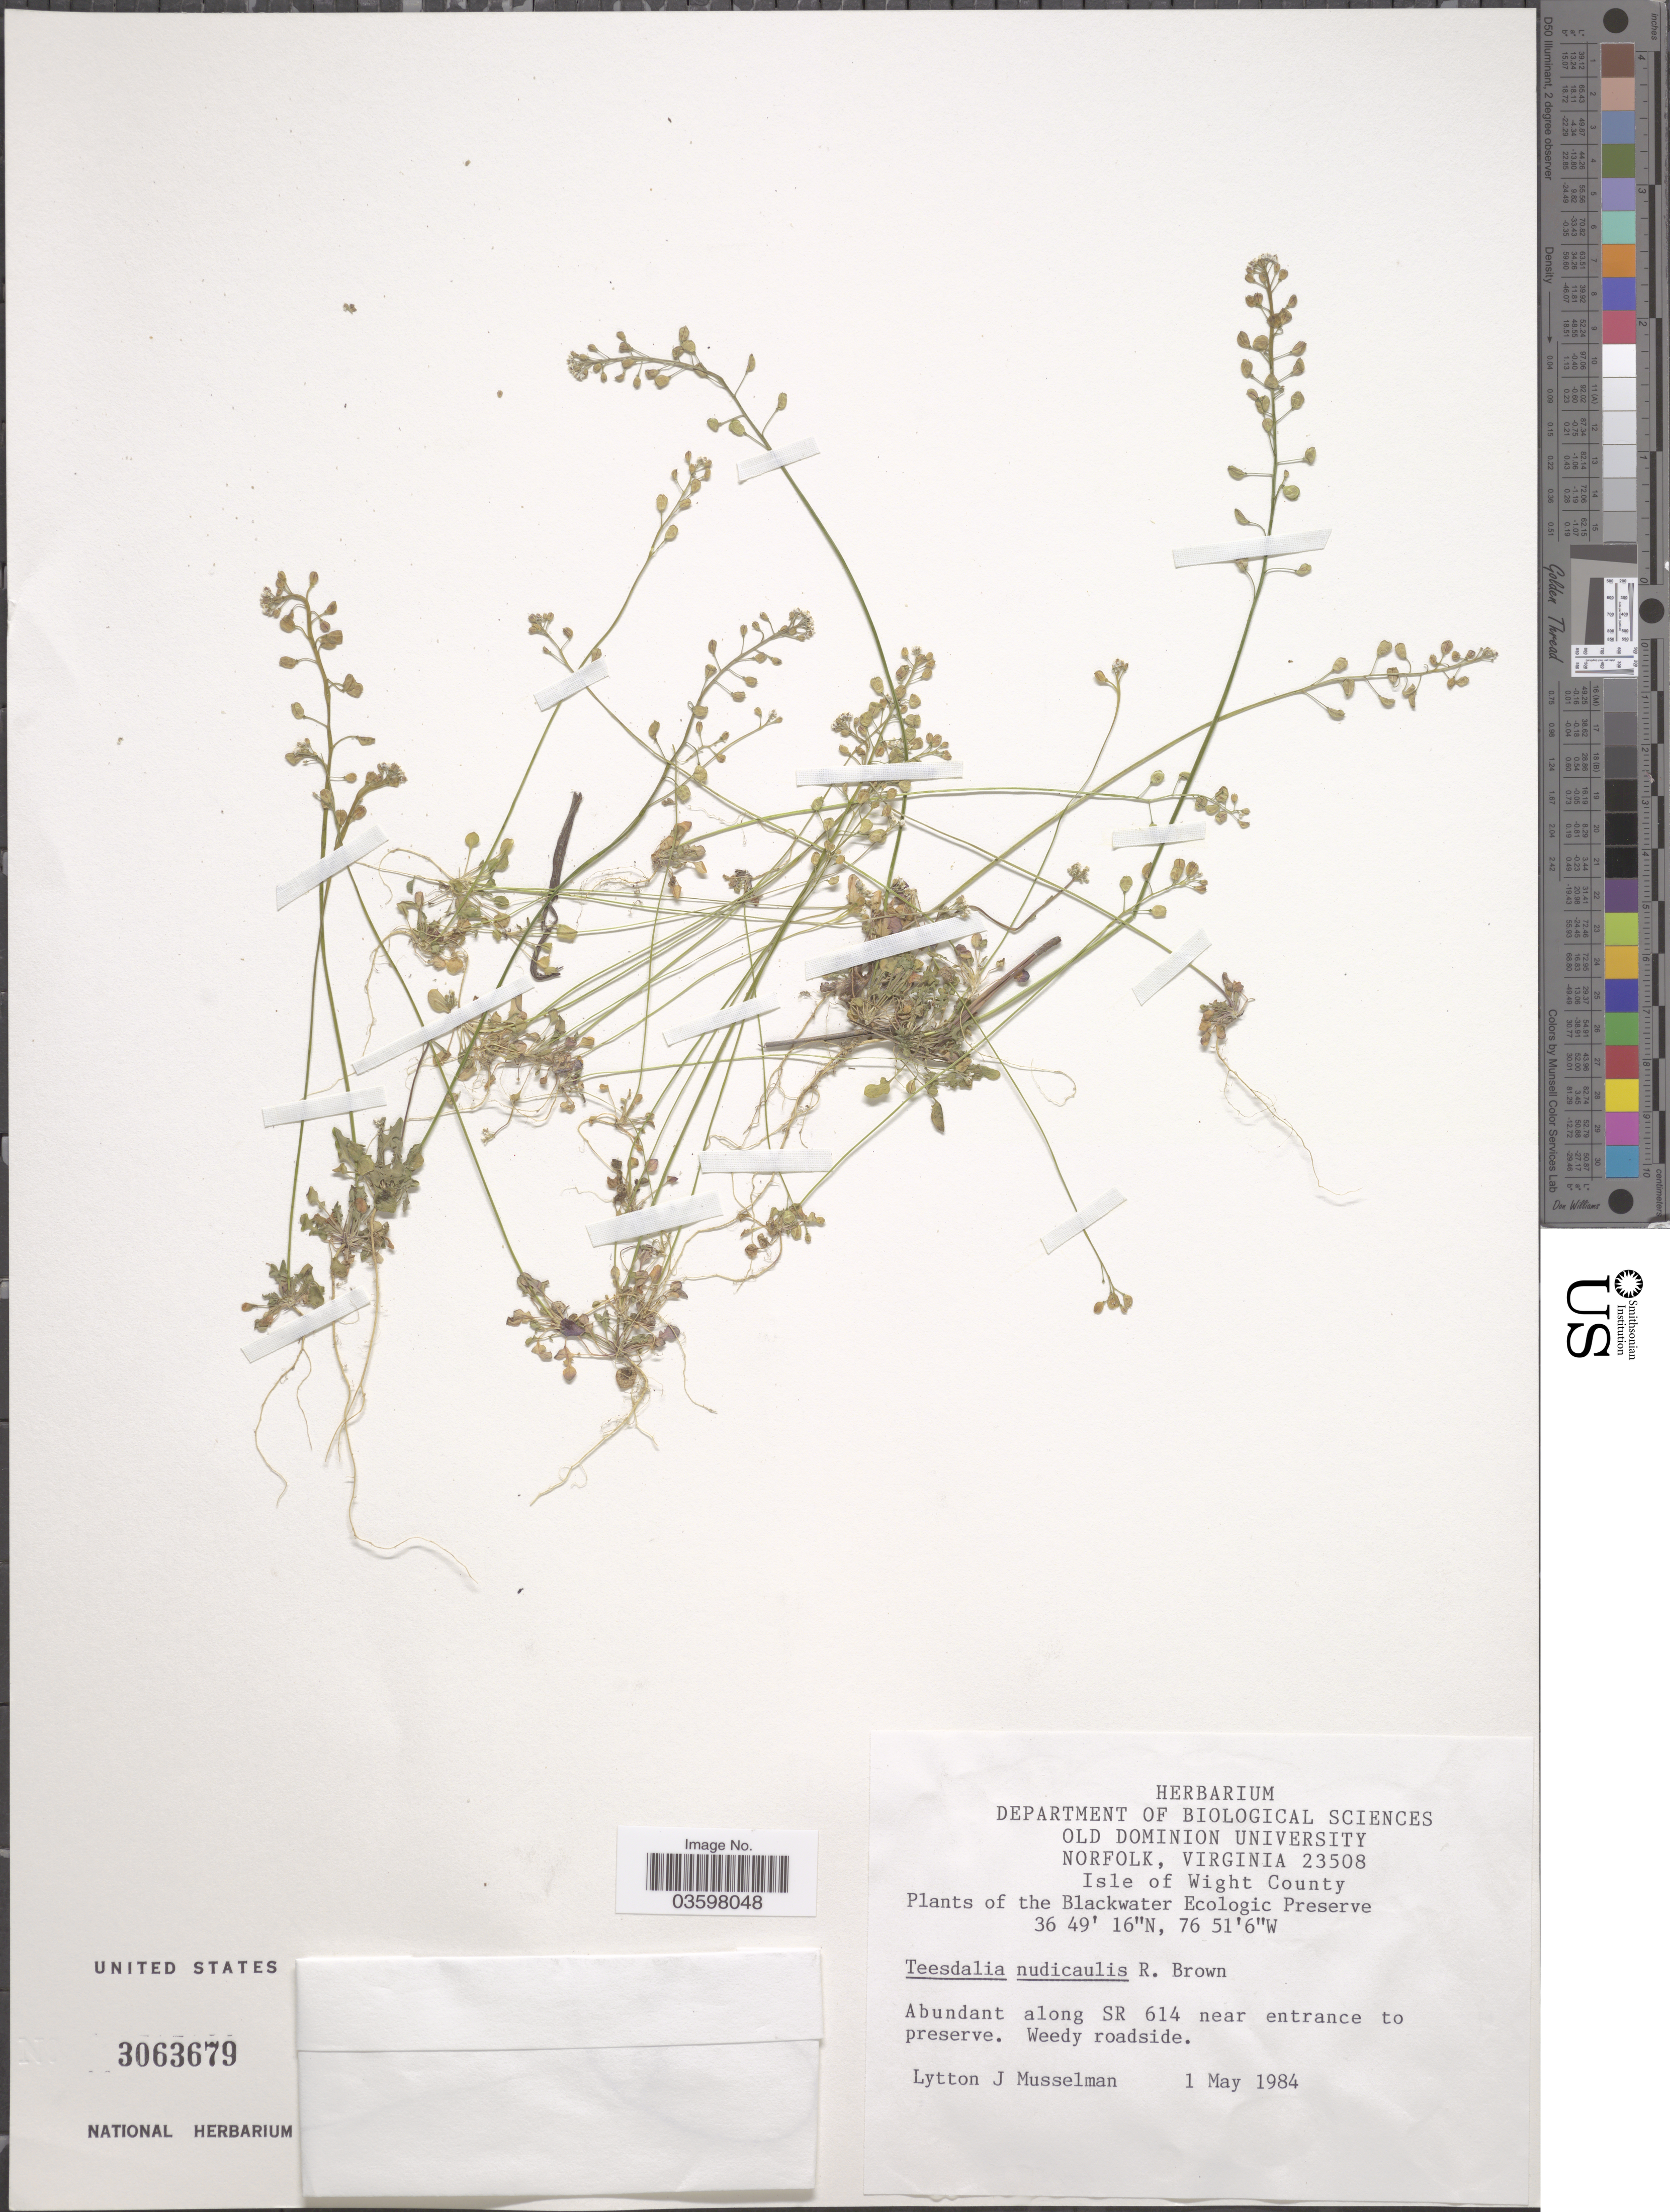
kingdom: Plantae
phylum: Tracheophyta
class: Magnoliopsida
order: Brassicales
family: Brassicaceae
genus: Teesdalia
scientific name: Teesdalia nudicaulis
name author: (L.) W.T. Aiton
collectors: L. J. Musselman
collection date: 1984-05-01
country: United States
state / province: Virginia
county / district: Isle of Wight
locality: Isle of Wight County. Along SR 614 near entrance to preserve. Norfolk.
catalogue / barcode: US 3063679